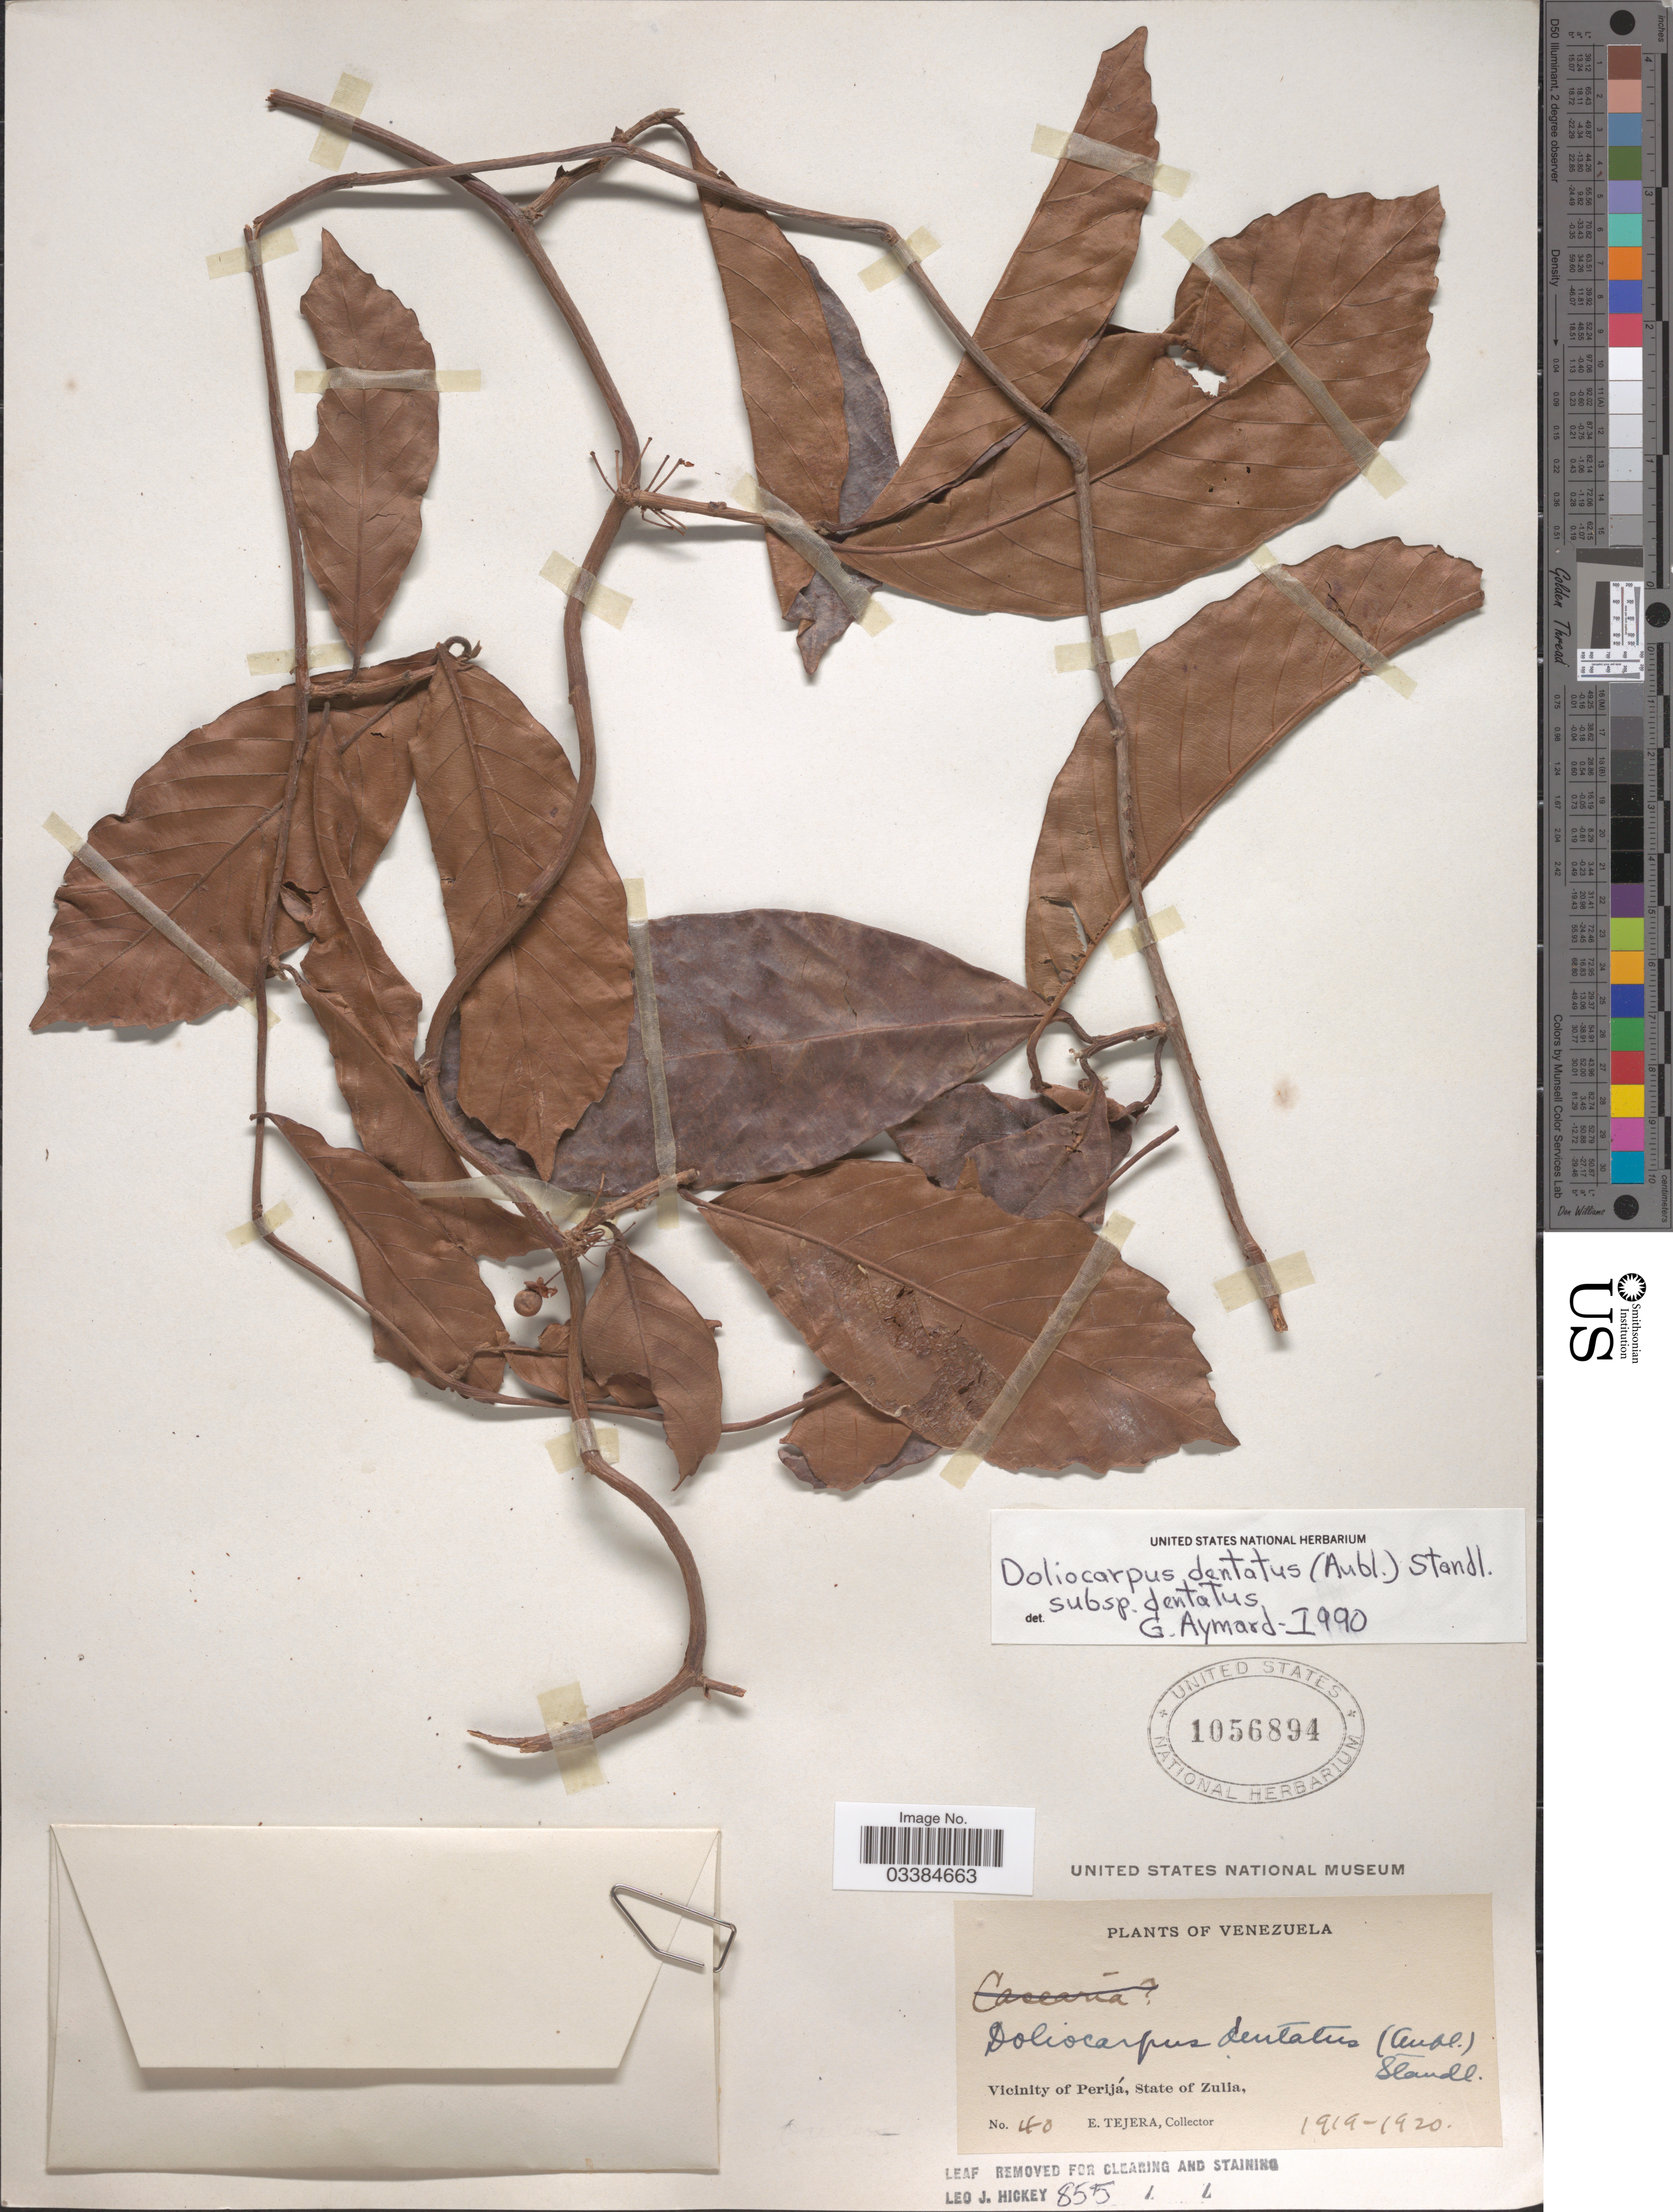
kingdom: Plantae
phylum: Tracheophyta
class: Magnoliopsida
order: Dilleniales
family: Dilleniaceae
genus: Doliocarpus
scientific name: Doliocarpus dentatus subsp. dentatus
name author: (Aubl.) Standl.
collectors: E. Tejera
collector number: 40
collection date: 1919/1920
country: Venezuela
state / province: Zulia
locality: Vicinity of Perijá.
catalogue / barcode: US 1056894